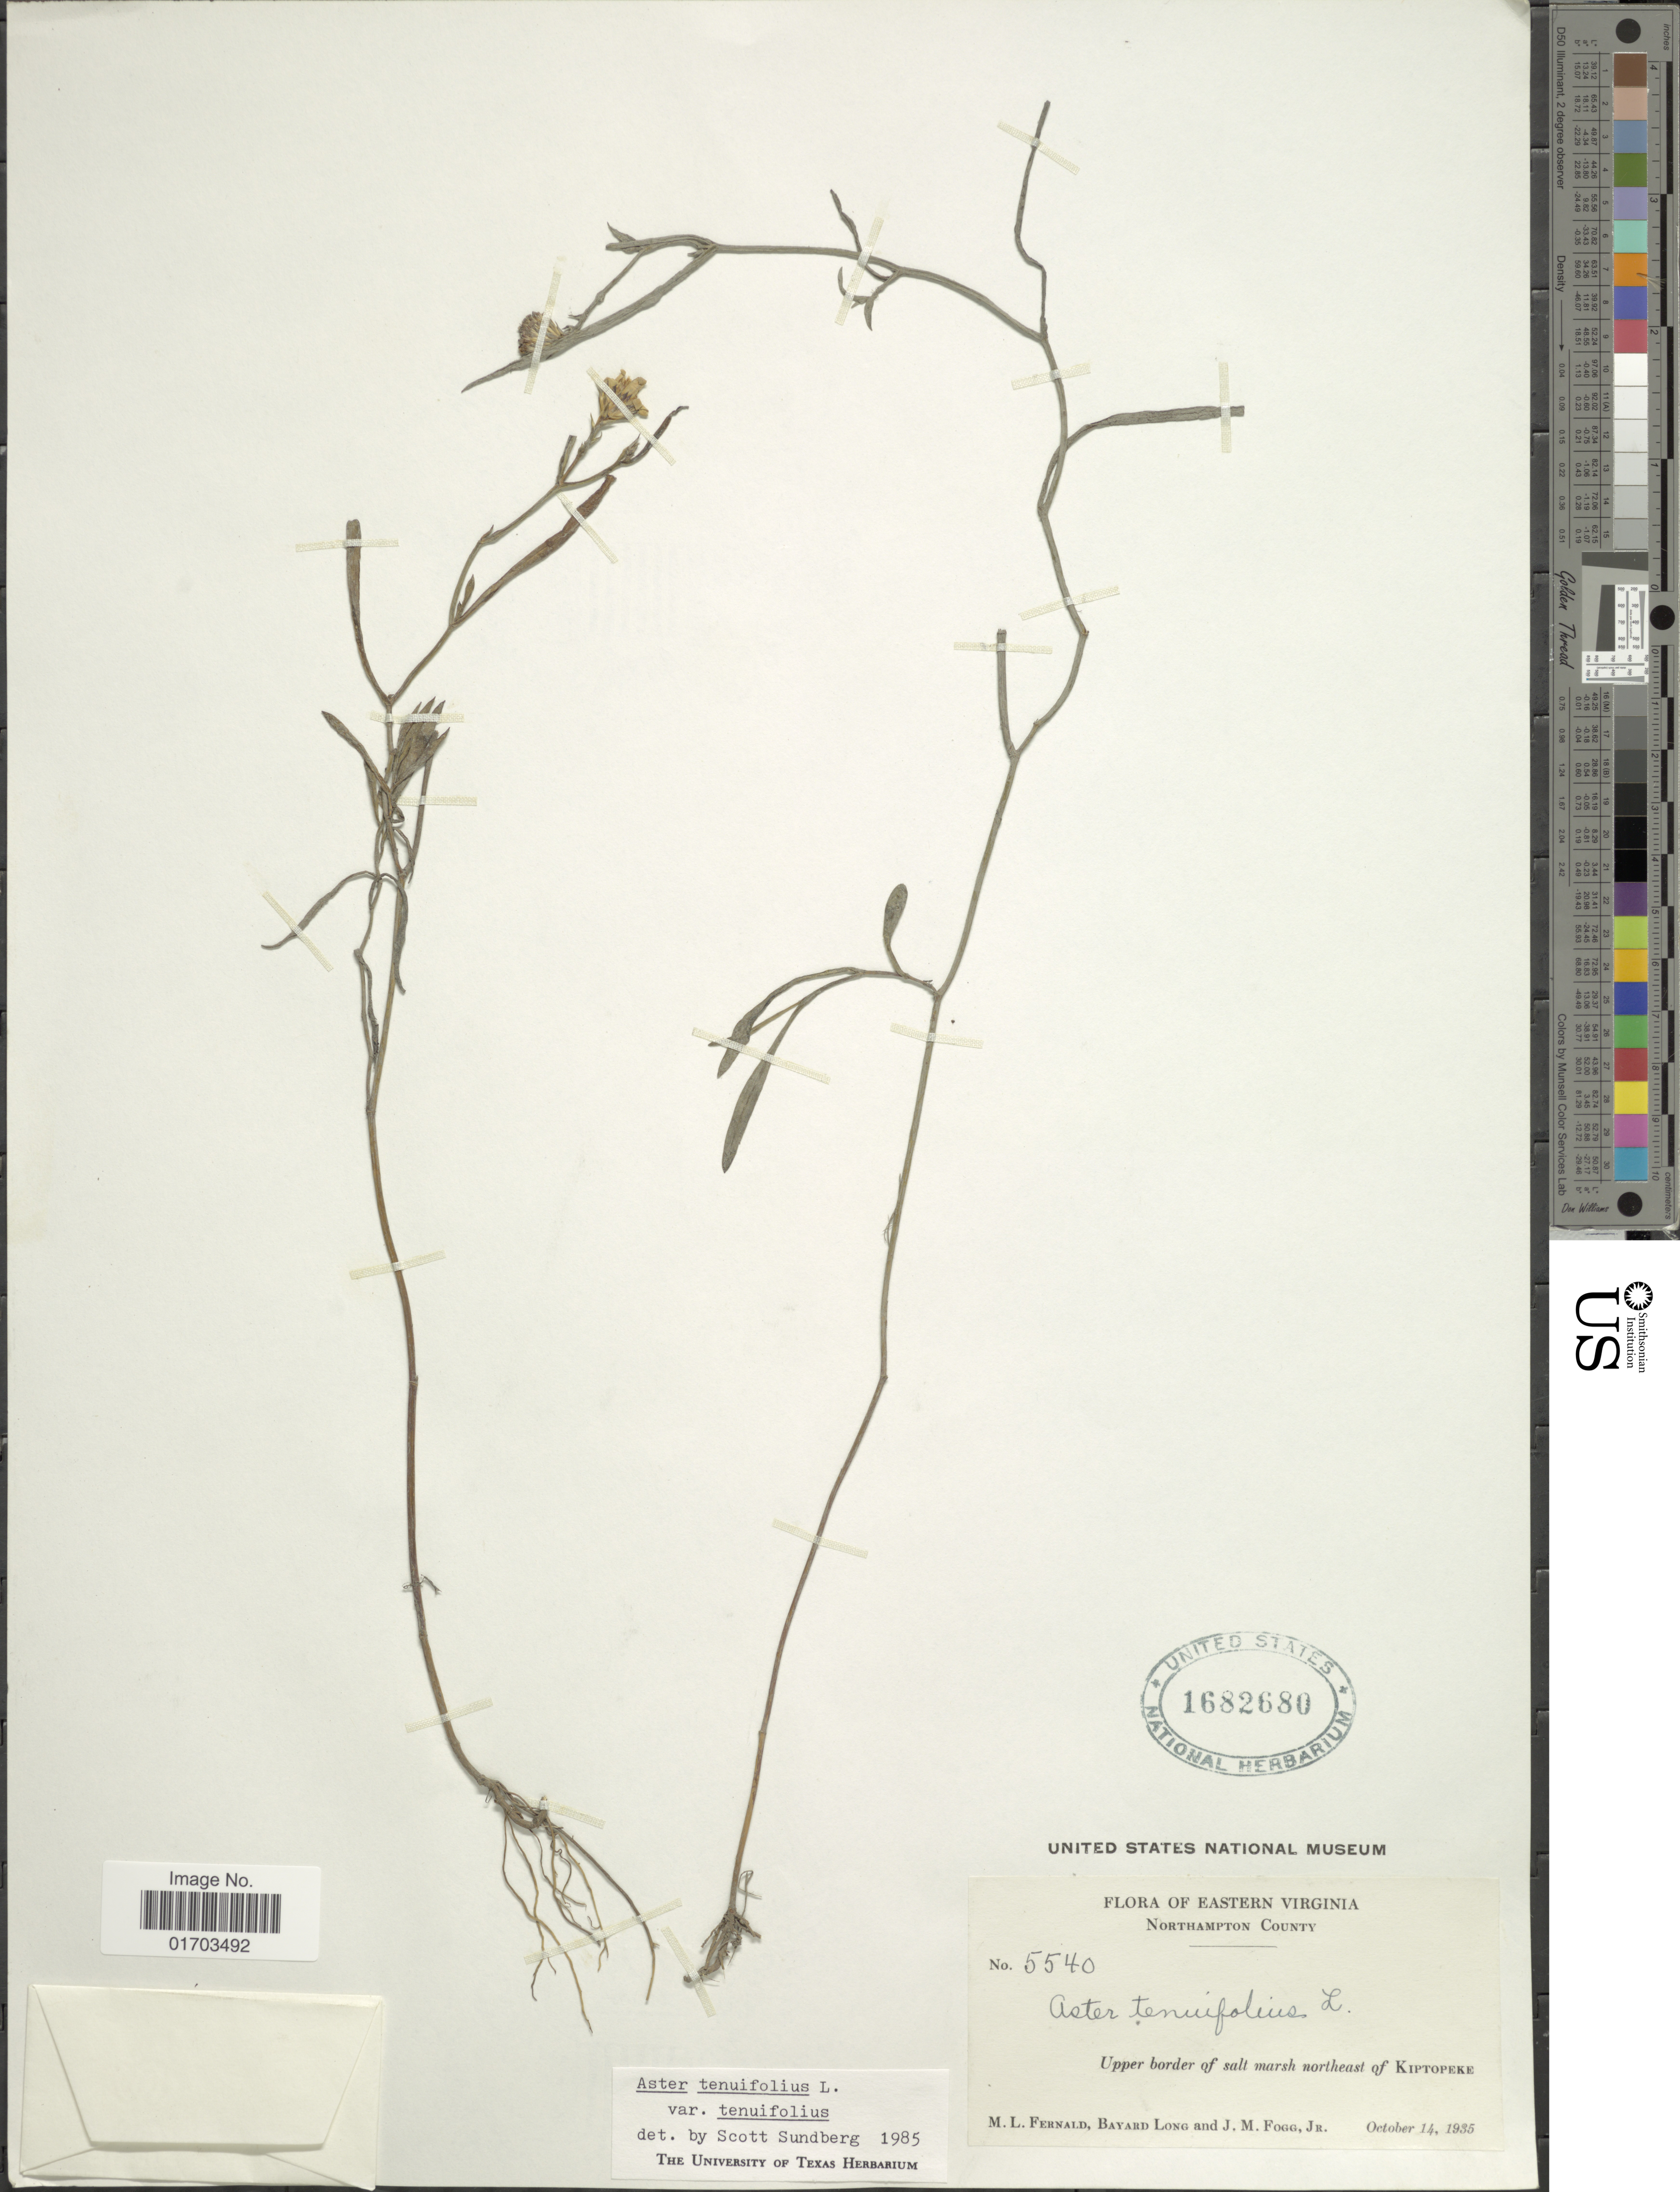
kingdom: Plantae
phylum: Tracheophyta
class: Magnoliopsida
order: Asterales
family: Asteraceae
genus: Symphyotrichum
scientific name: Symphyotrichum tenuifolium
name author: (L.) G.L. Nesom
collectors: M. L. Fernald, B. Long & J. Fogg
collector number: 5540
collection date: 1935-10-14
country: United States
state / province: Virginia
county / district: Northampton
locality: Eastern Virginia, upper border of salt marsh NE of Kiptopeke.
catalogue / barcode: US 1682680